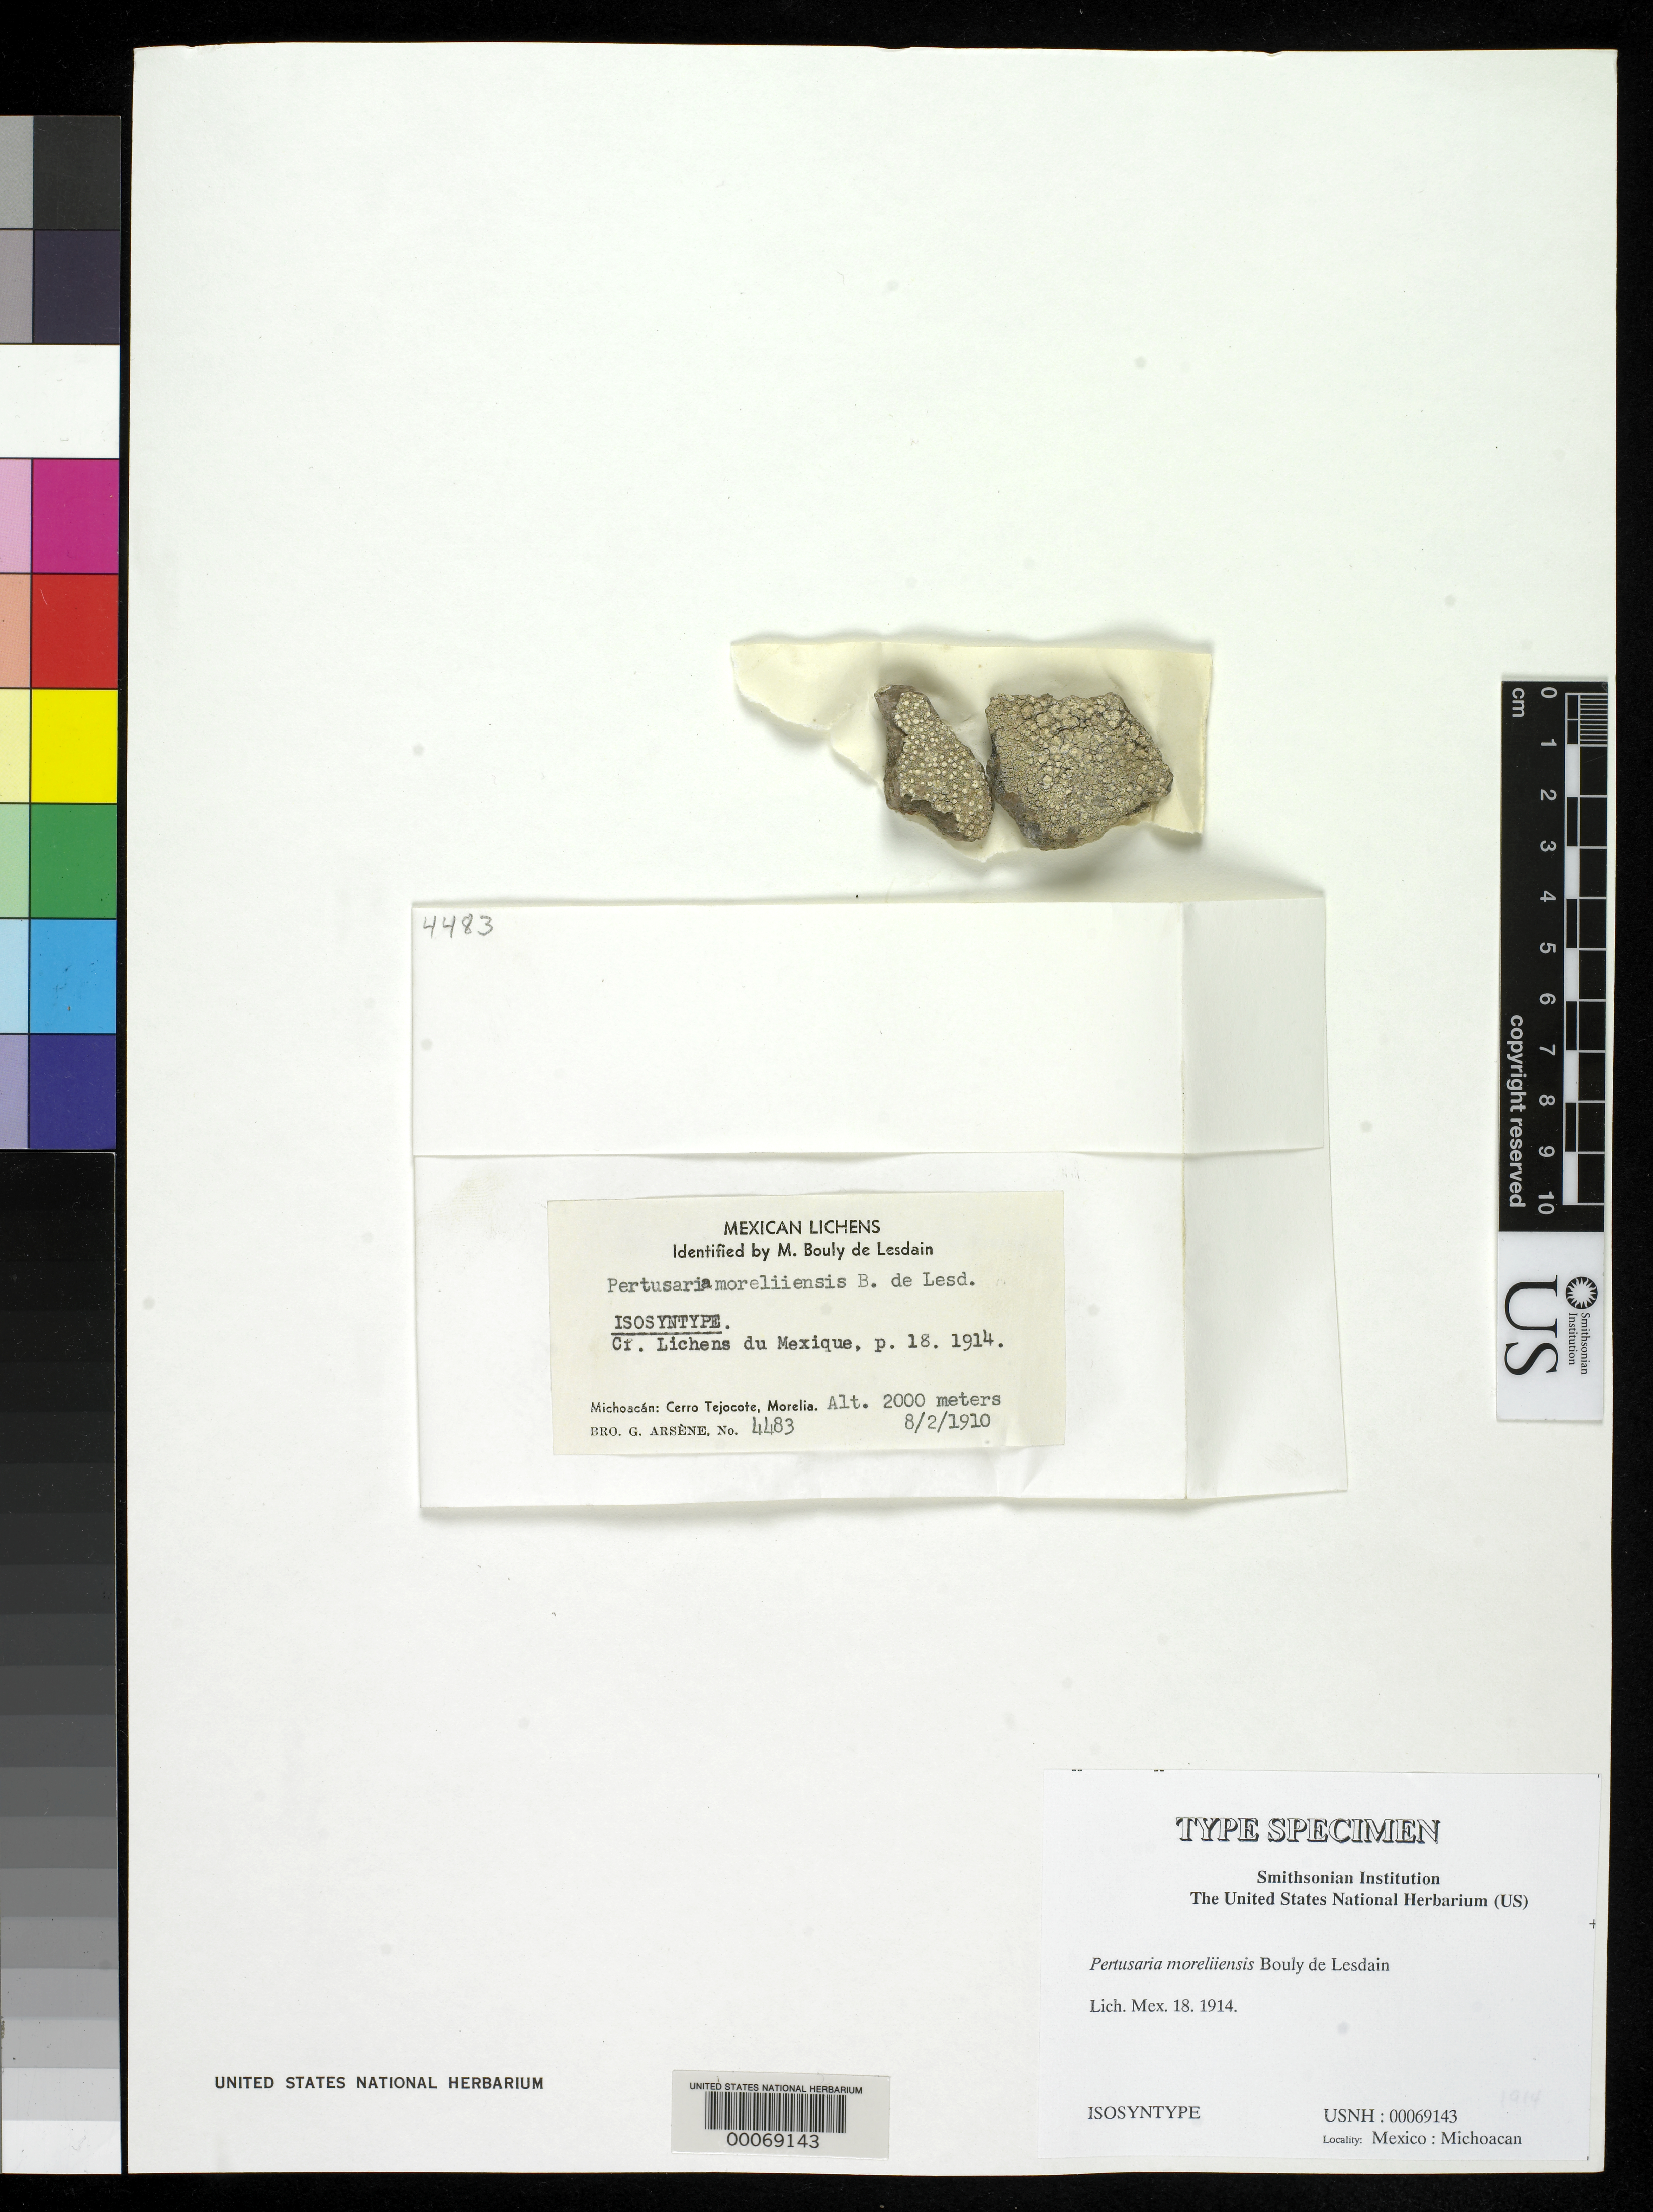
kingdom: Fungi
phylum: Ascomycota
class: Lecanoromycetes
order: Pertusariales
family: Pertusariaceae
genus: Pertusaria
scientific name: Pertusaria moreliensis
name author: B. de Lesd.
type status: Isosyntype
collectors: Bro. G. Arsène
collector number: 4483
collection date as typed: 08 Feb 1910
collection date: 1910-02-08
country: Mexico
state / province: Michoacán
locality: Cerro Tejocote, Morelia.